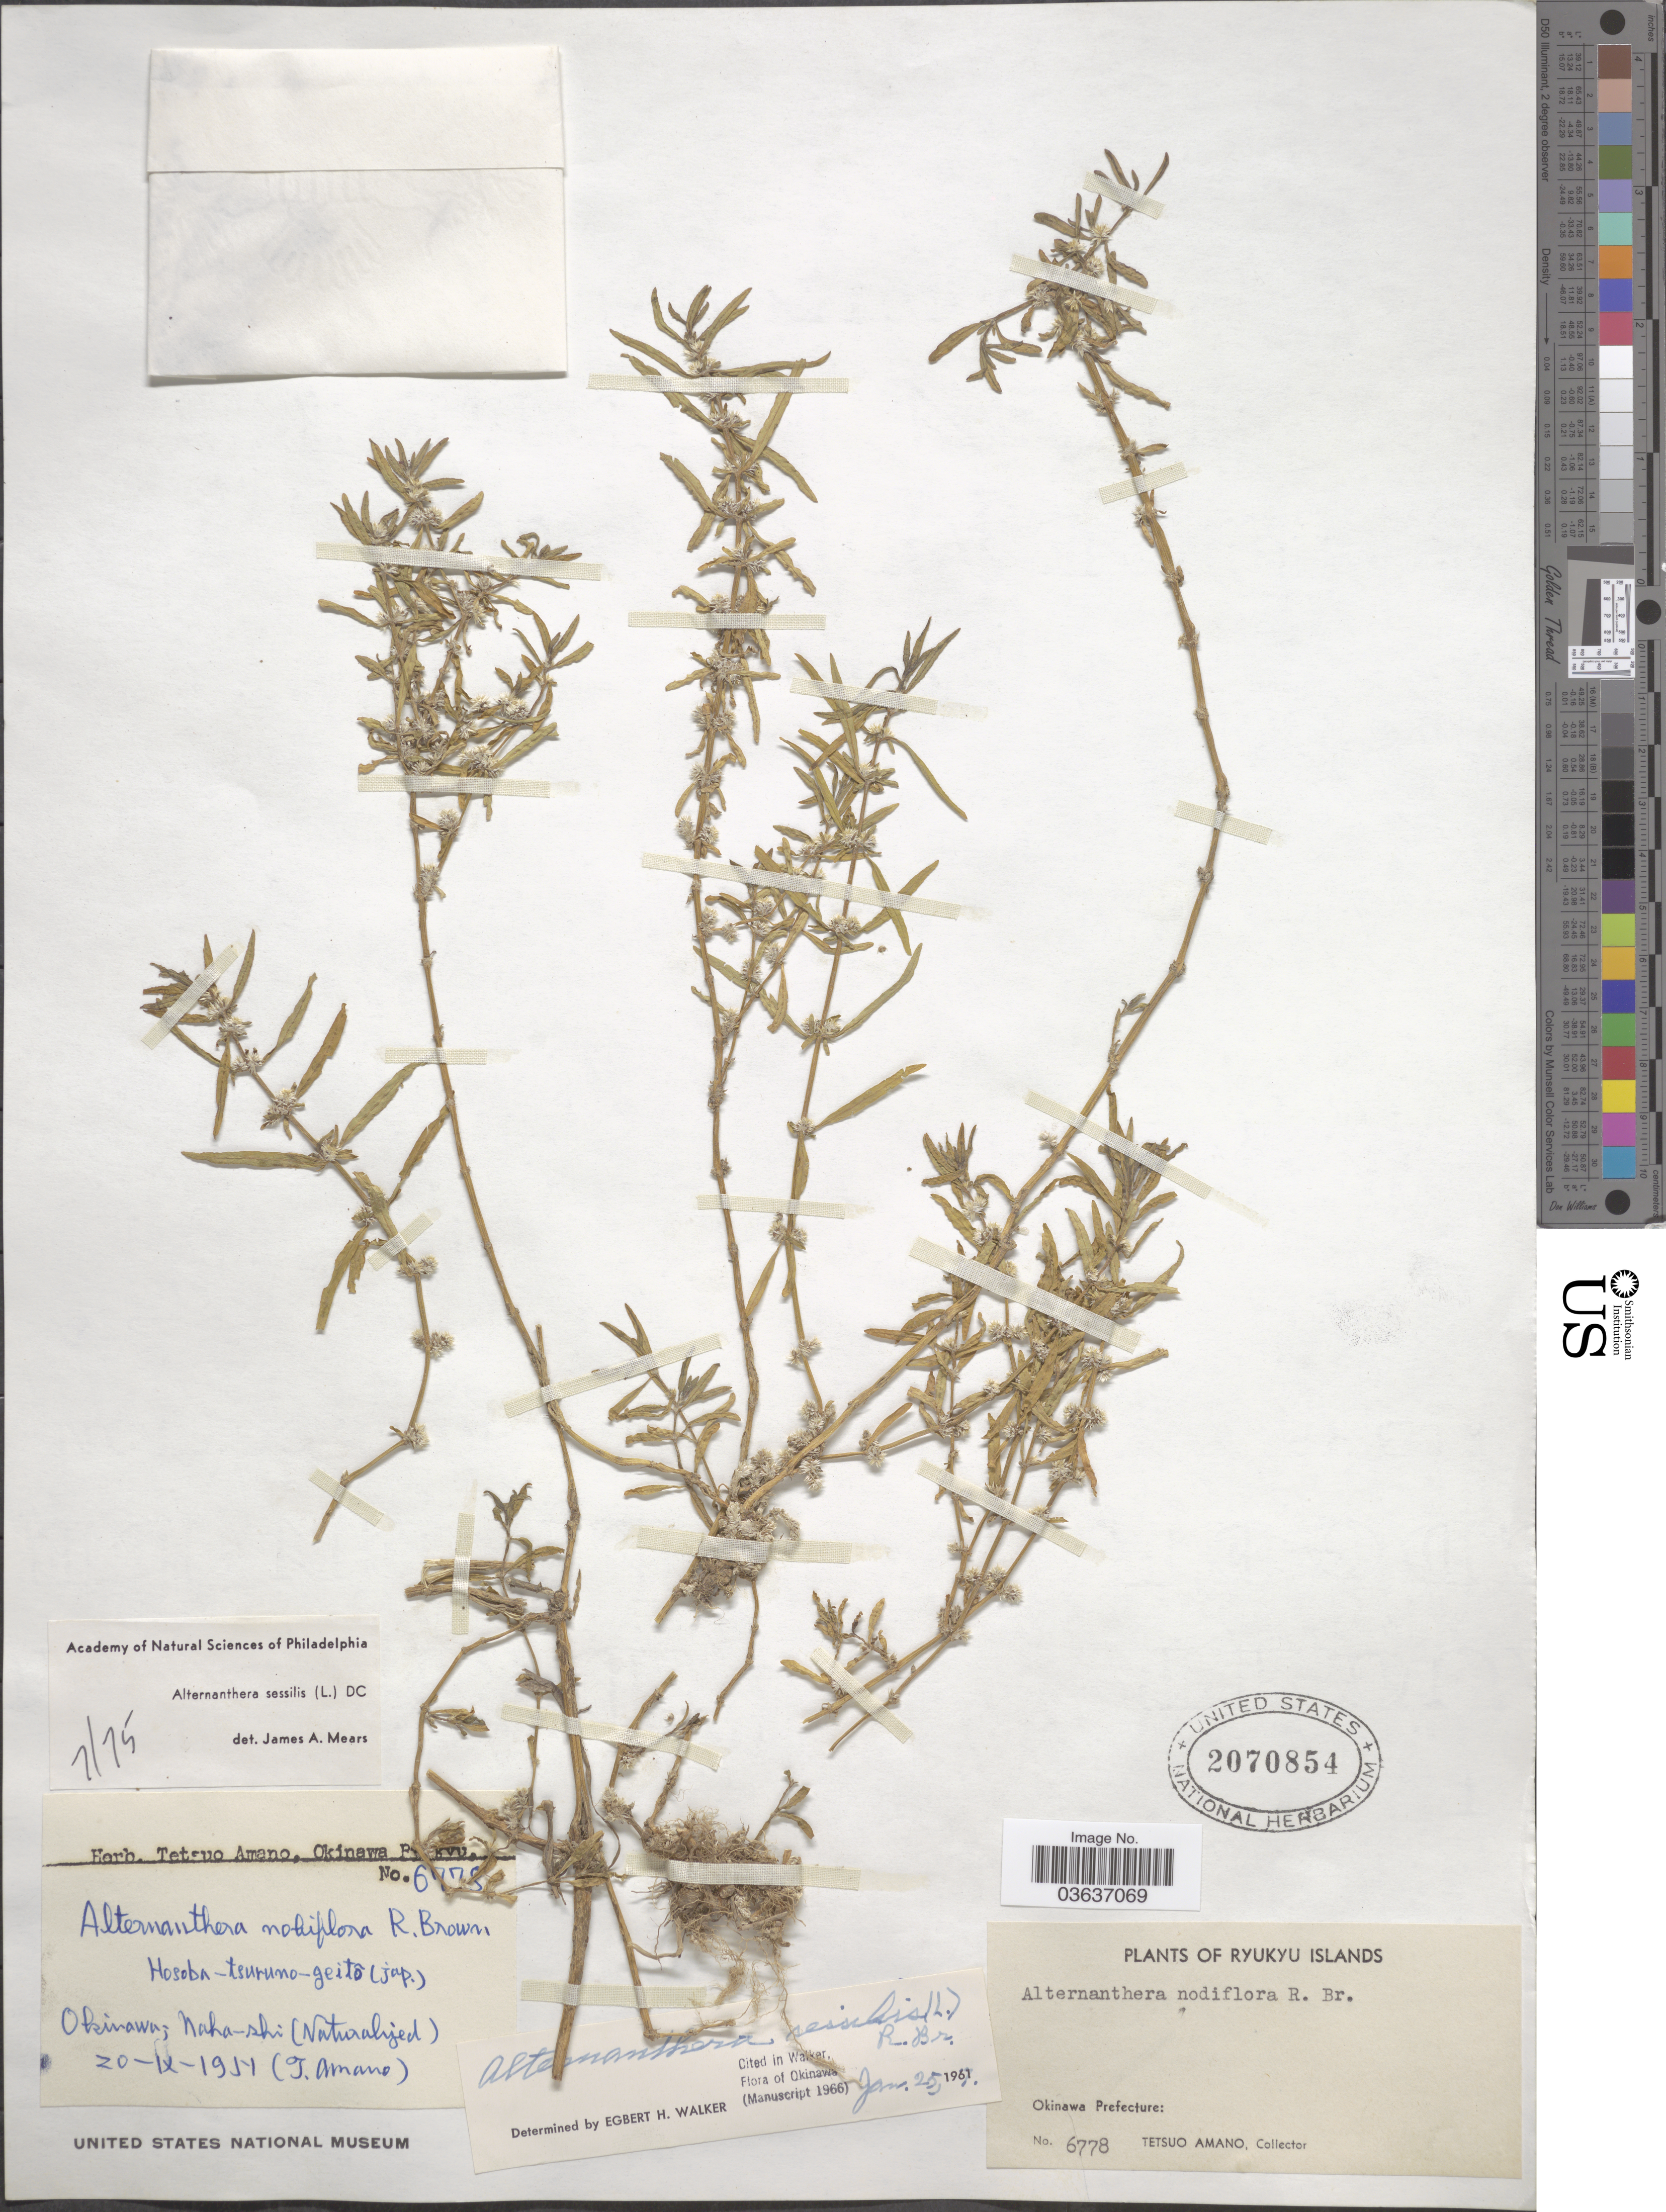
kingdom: Plantae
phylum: Tracheophyta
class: Magnoliopsida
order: Caryophyllales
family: Amaranthaceae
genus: Alternanthera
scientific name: Alternanthera sessilis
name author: (L.) DC.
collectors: T. Amano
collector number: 6778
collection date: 1951-09-20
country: Japan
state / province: Okinawa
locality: Ryukyu Islands. Okinawa Prefecture. Naha-shi (Naturalized).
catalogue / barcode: US 2070854